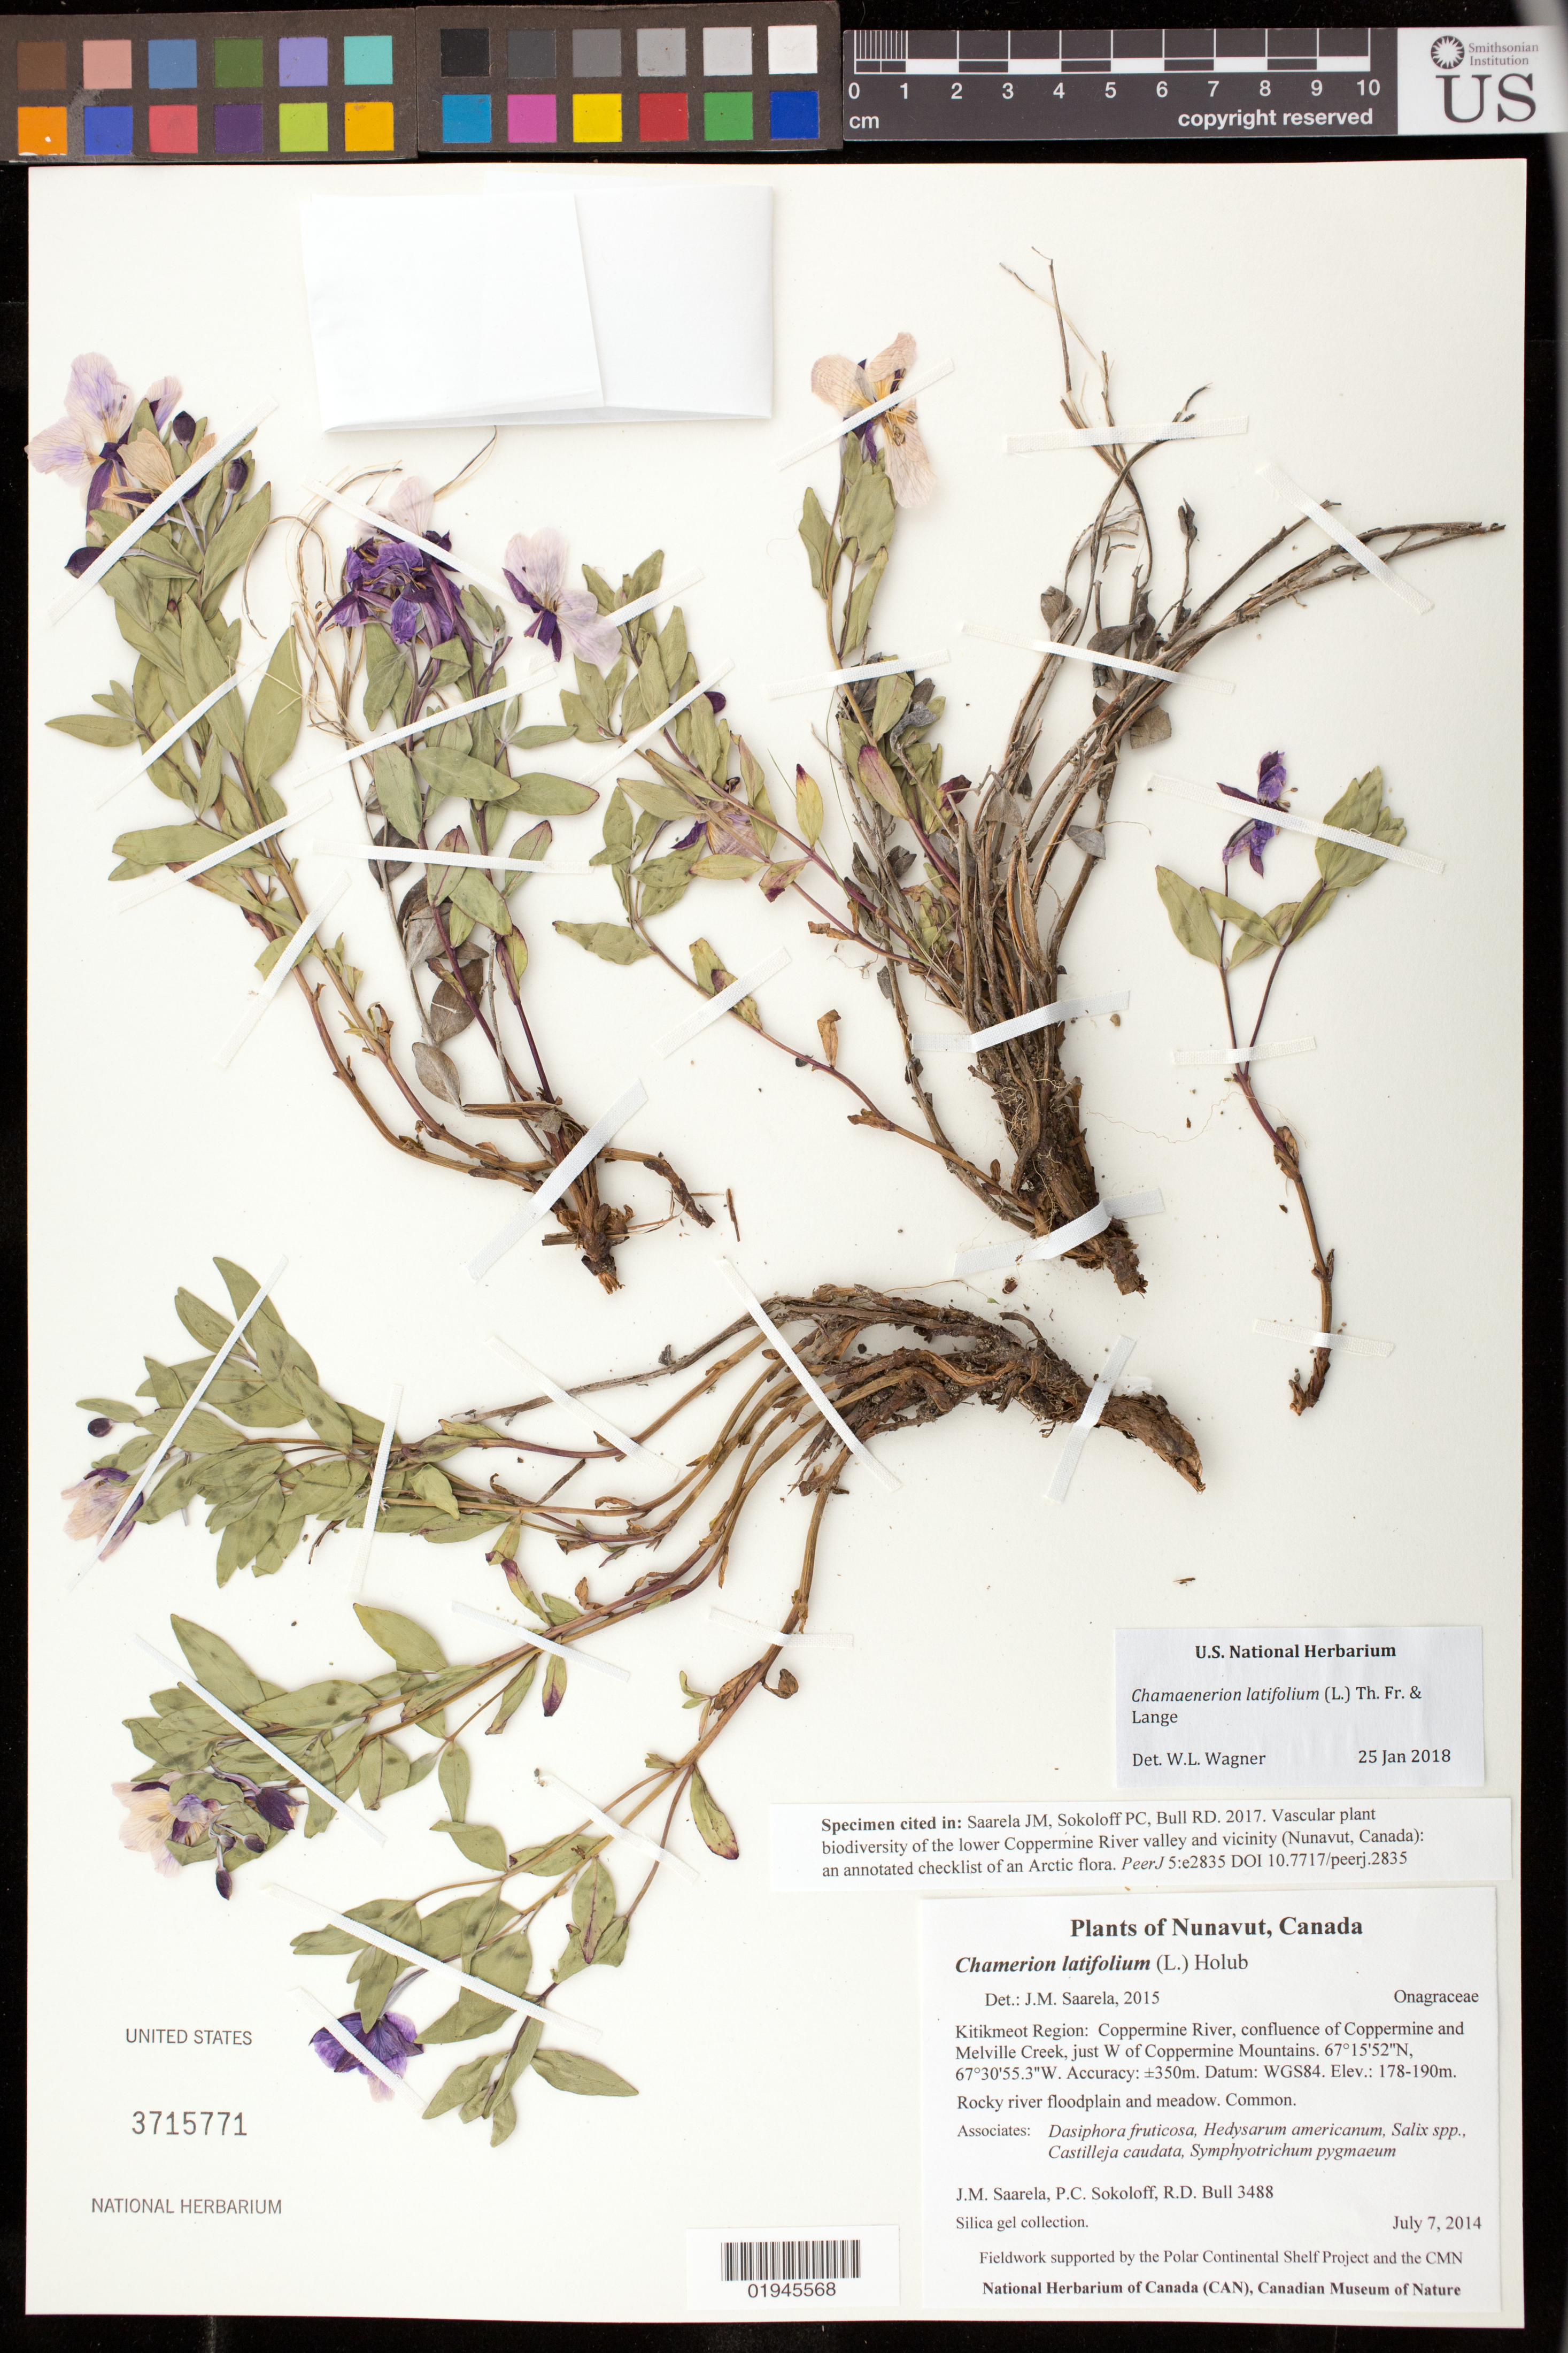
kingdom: Plantae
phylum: Tracheophyta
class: Magnoliopsida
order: Myrtales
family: Onagraceae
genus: Chamaenerion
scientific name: Chamaenerion latifolium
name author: (L.) Th. Fr. & Lange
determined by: Wagner, W. L., (BOT), Smithsonian Institution - National Museum of Natural History (UNITED STATES)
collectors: J. Saarela, P. Sokoloff & R. Bull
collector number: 3488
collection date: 2014-07-07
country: Canada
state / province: Nunavut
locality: Kitikmeot Region, Coppermine River, confluence of Coppermine and Melville Creek, just W of Coppermine Mountains.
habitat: Rocky river floodplain and meadow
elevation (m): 178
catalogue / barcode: US 3715771